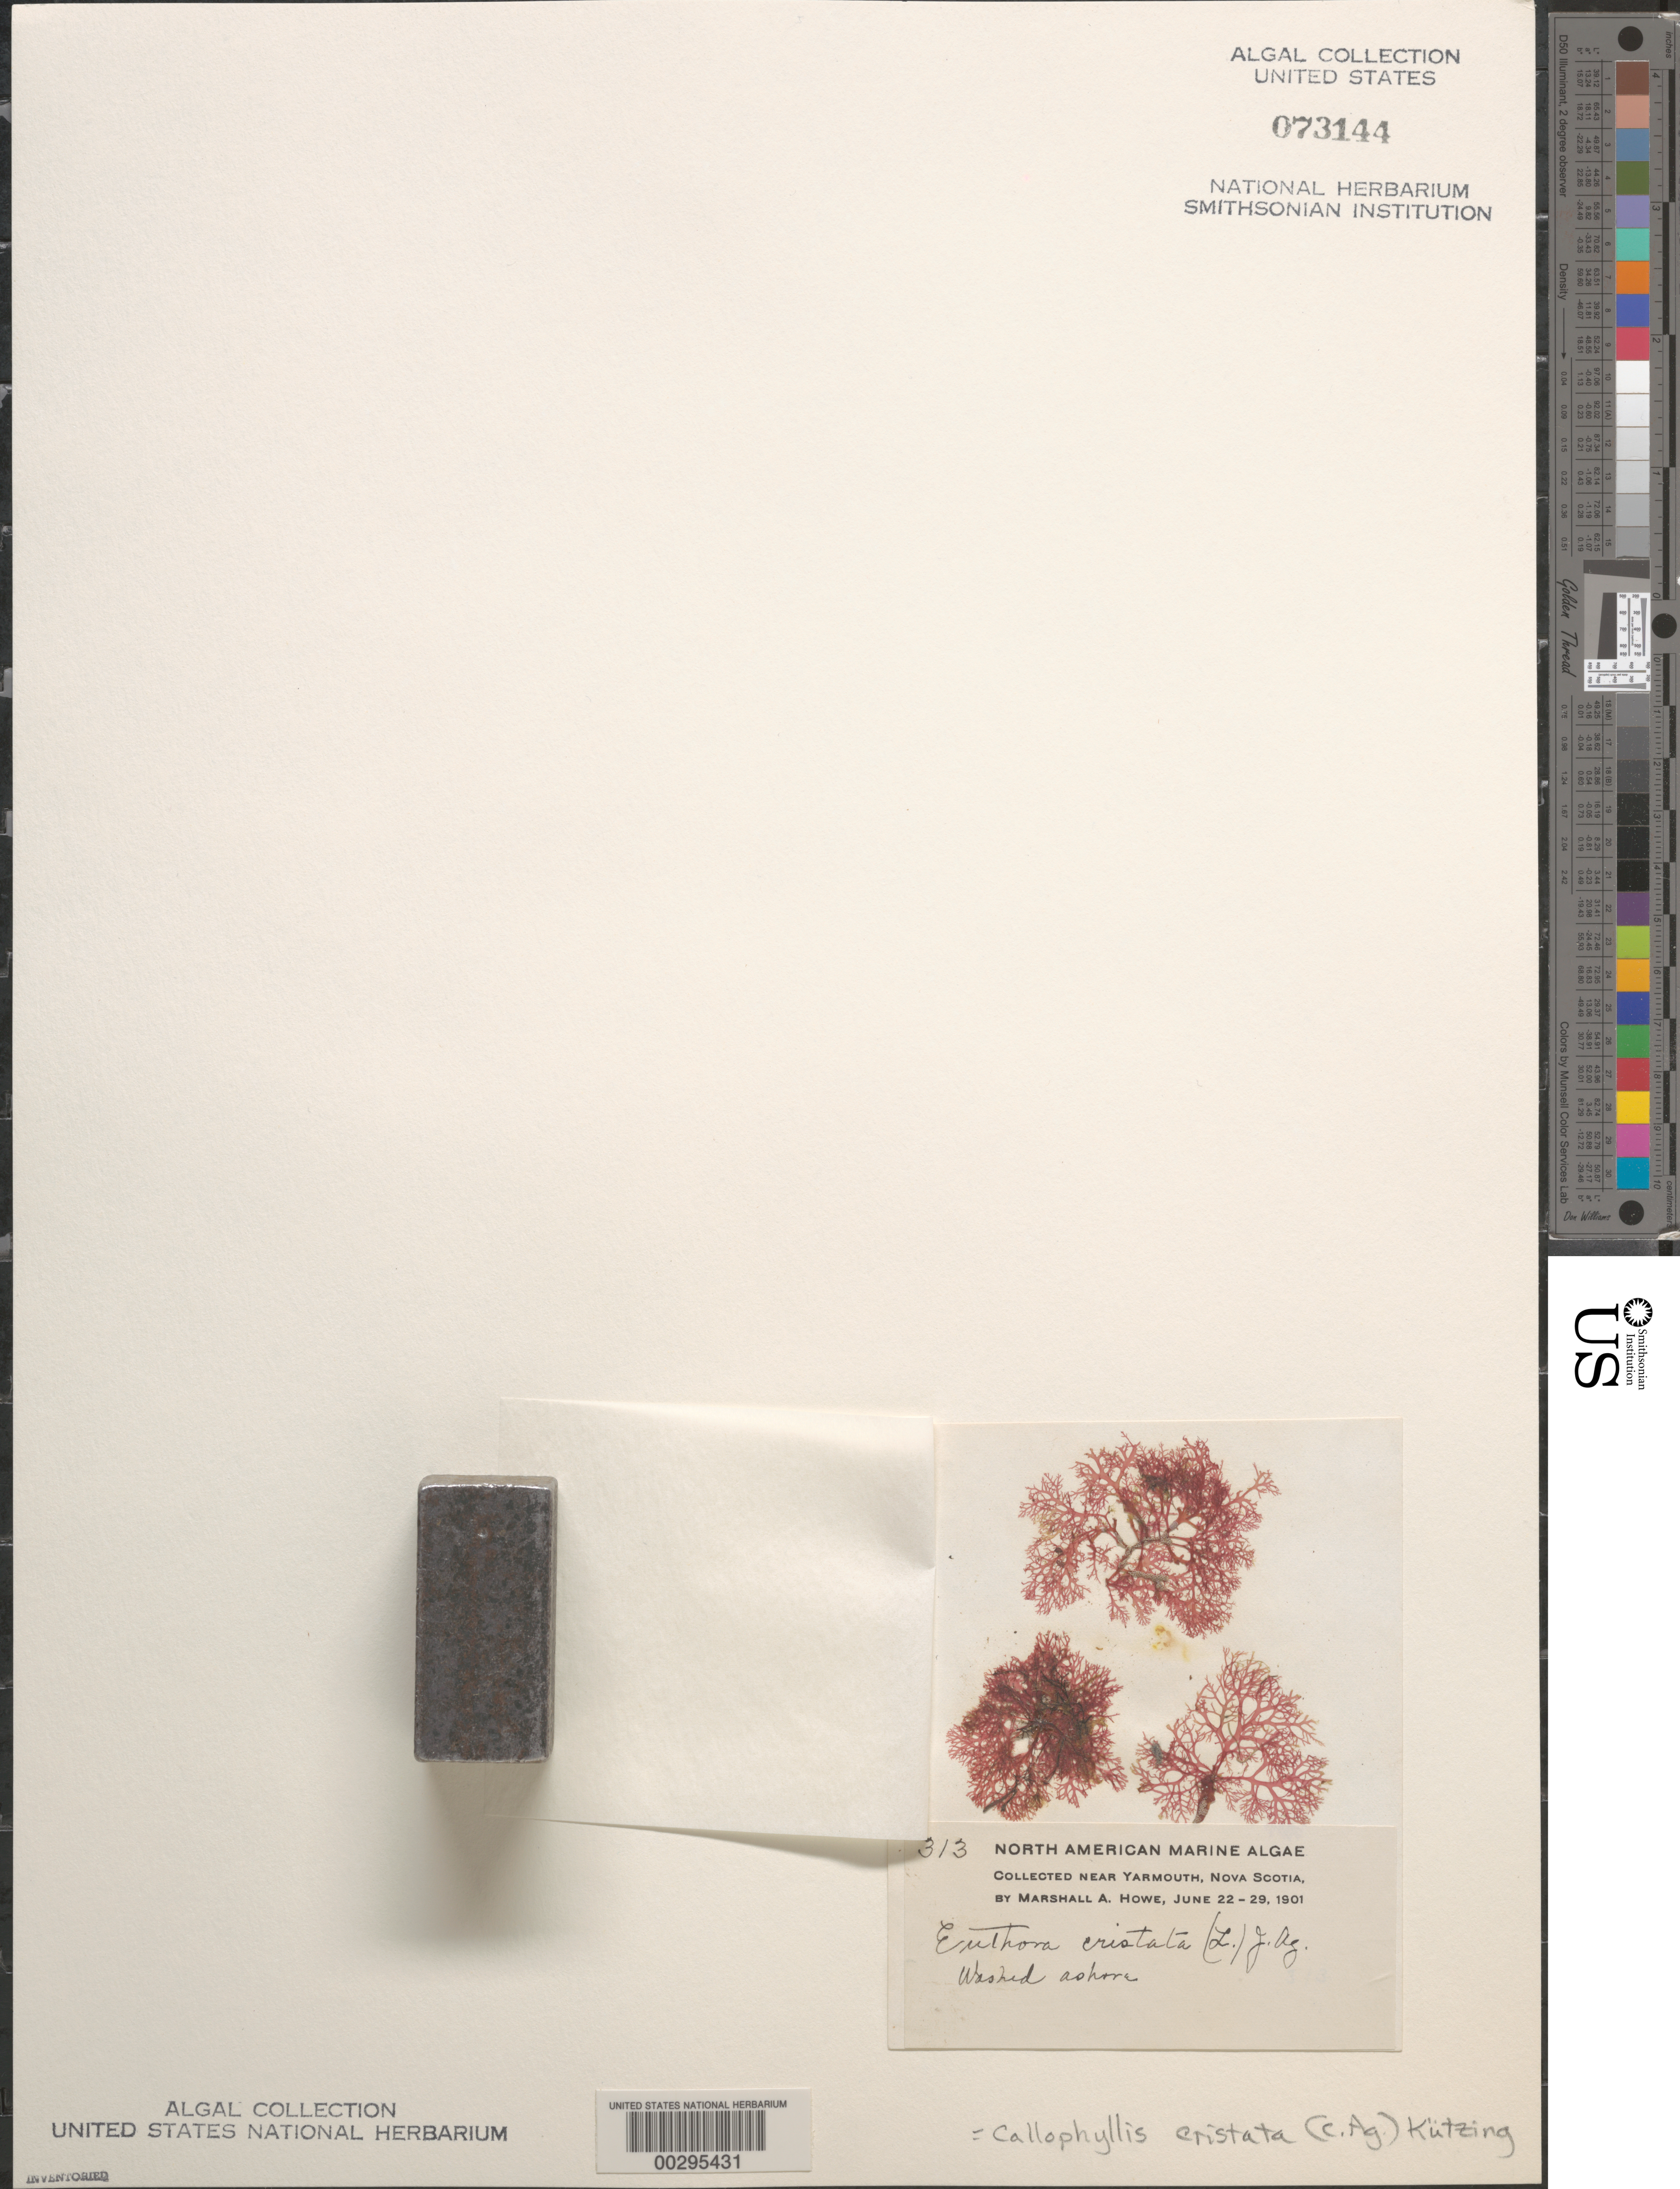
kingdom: Plantae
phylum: Rhodophyta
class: Florideophyceae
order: Gigartinales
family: Kallymeniaceae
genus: Euthora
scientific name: Euthora cristata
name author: (C. Agardh) J. Agardh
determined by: Algae name updating Project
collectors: M. A. Howe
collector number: MAH 313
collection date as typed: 22 Jun 1901 TO 29 Jun 1901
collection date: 1901-06-22/1901-06-29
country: Canada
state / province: Nova Scotia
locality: Near yarmouth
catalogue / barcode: US 73144